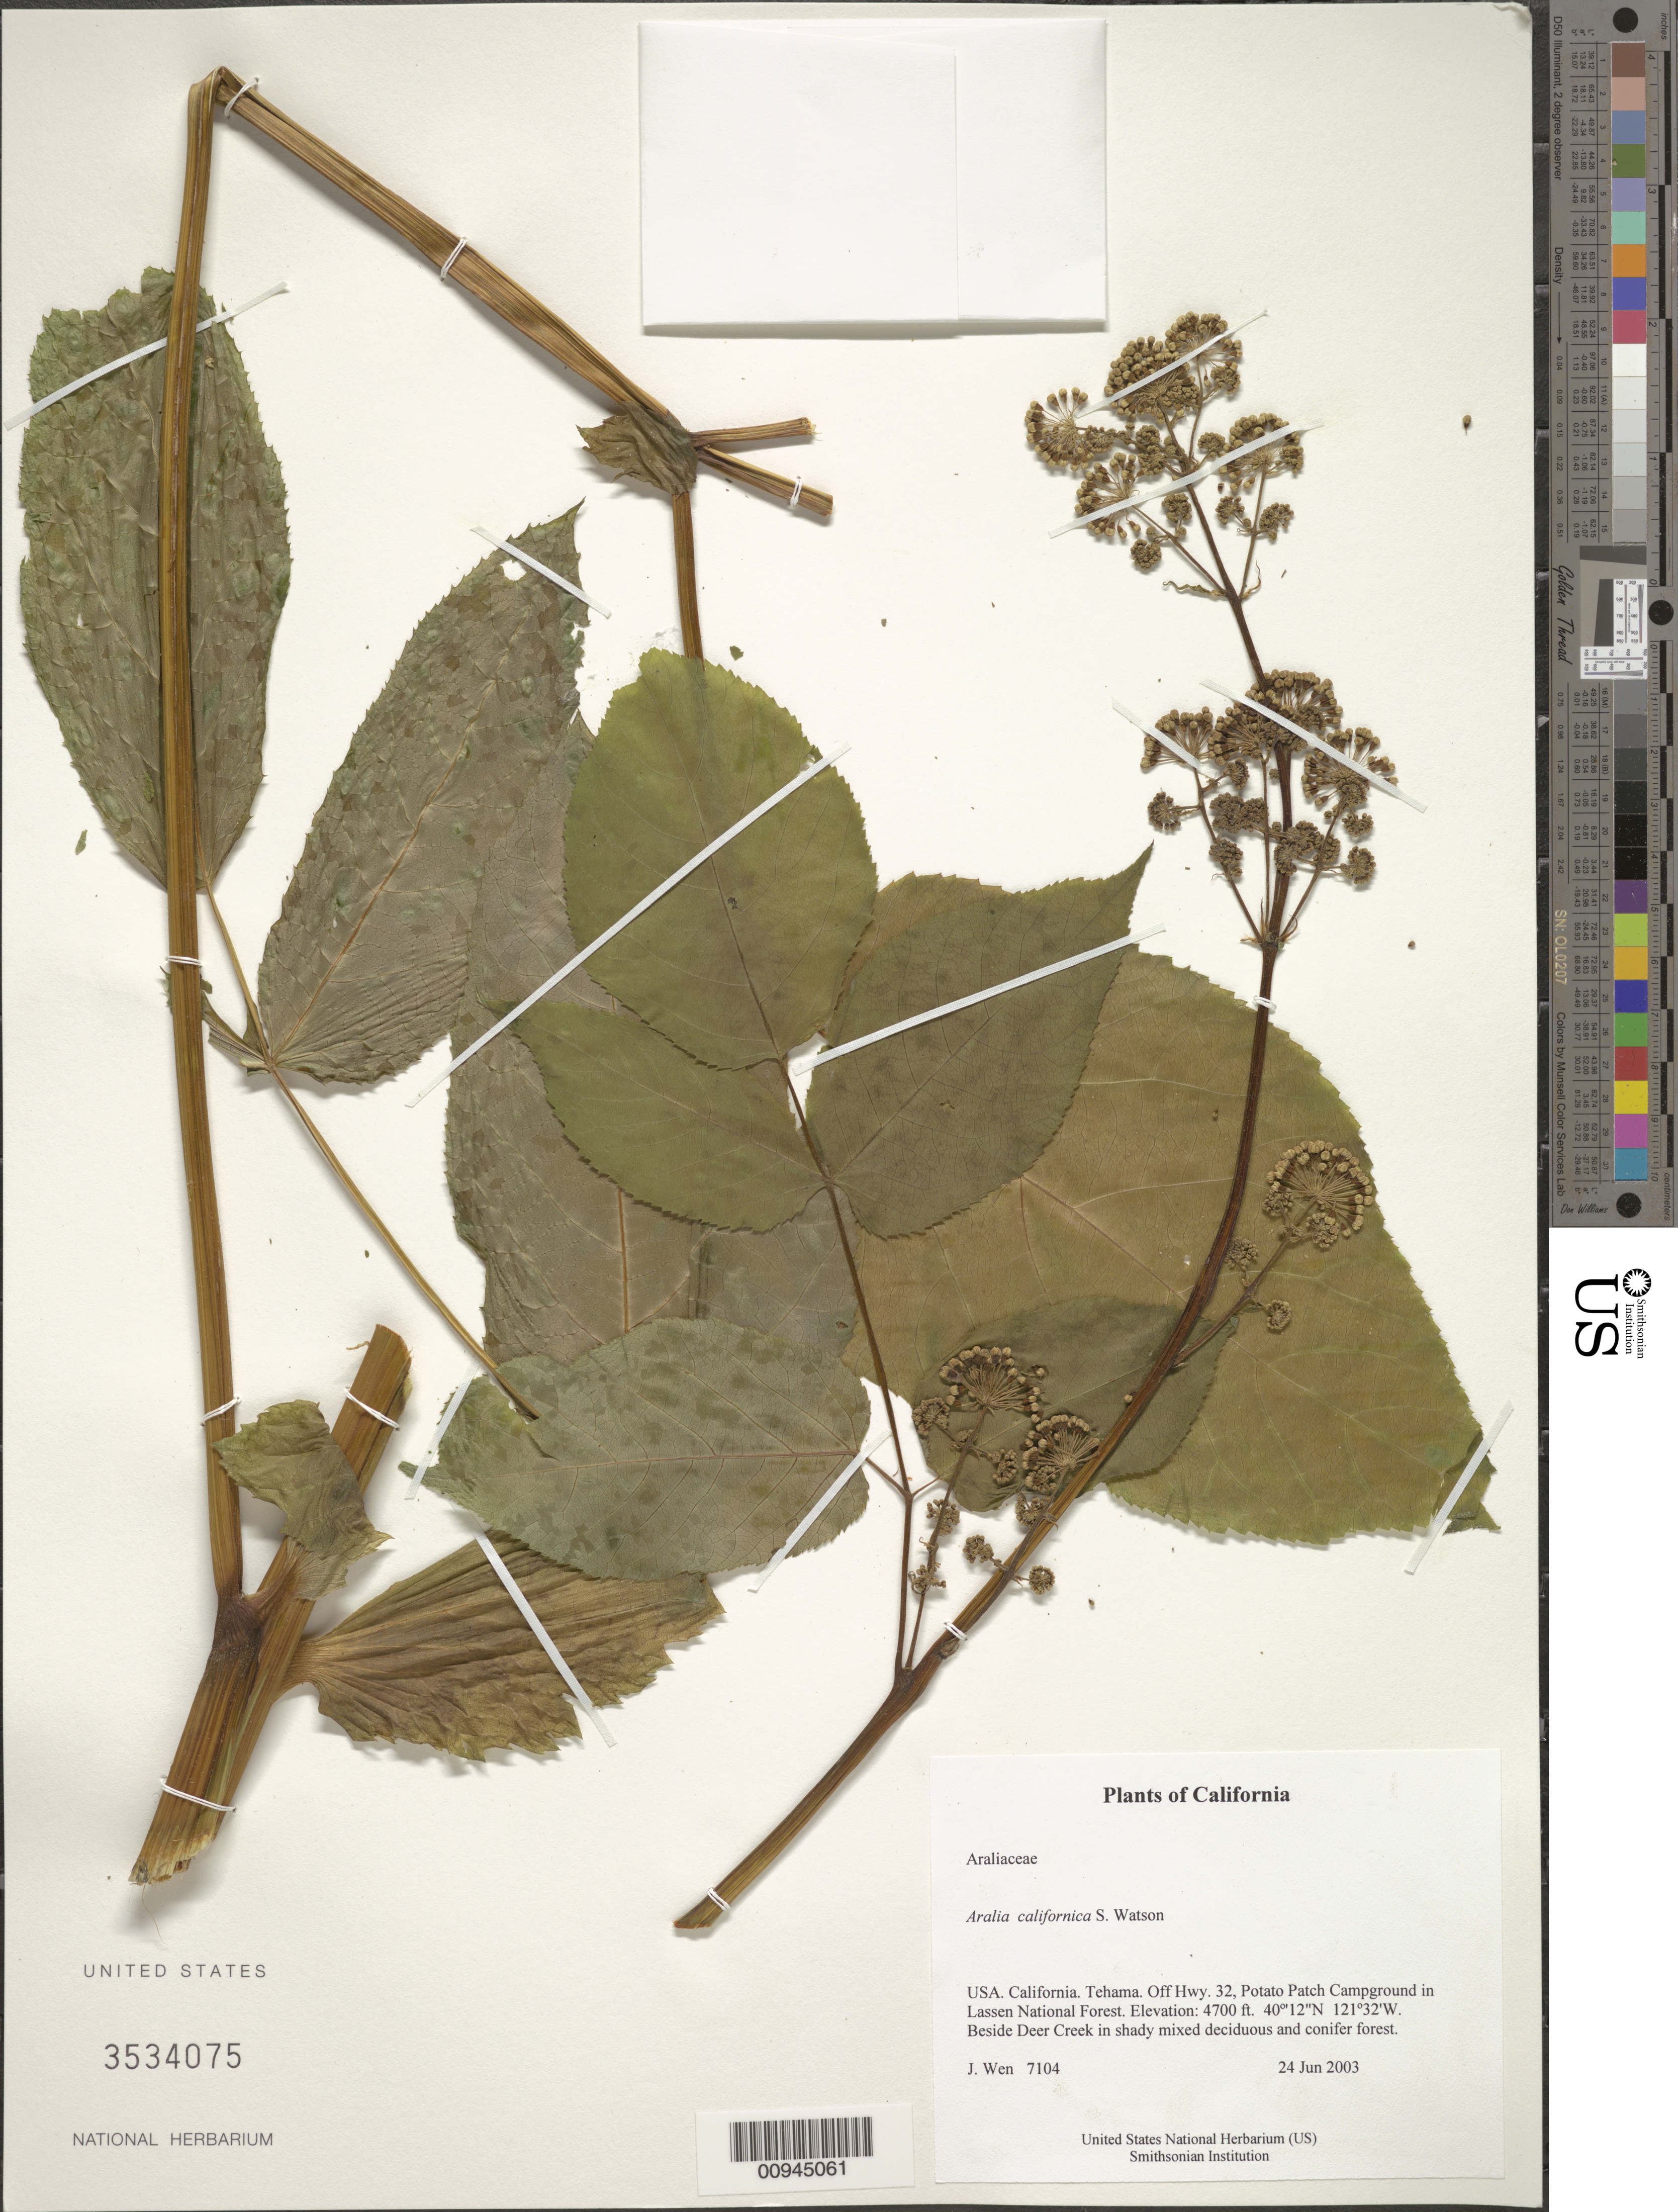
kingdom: Plantae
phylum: Tracheophyta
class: Magnoliopsida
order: Apiales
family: Araliaceae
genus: Aralia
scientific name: Aralia californica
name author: S. Watson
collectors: J. Wen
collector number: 7104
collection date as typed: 24 Jun 2003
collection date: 2003-06-24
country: United States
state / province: California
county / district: Tehama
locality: Off Hwy. 32, Potato Patch Campground in Lassen National Forest.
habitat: Beside Deer Creek in shady mixed deciduous and conifer forest.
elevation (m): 1433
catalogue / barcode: US 3534075